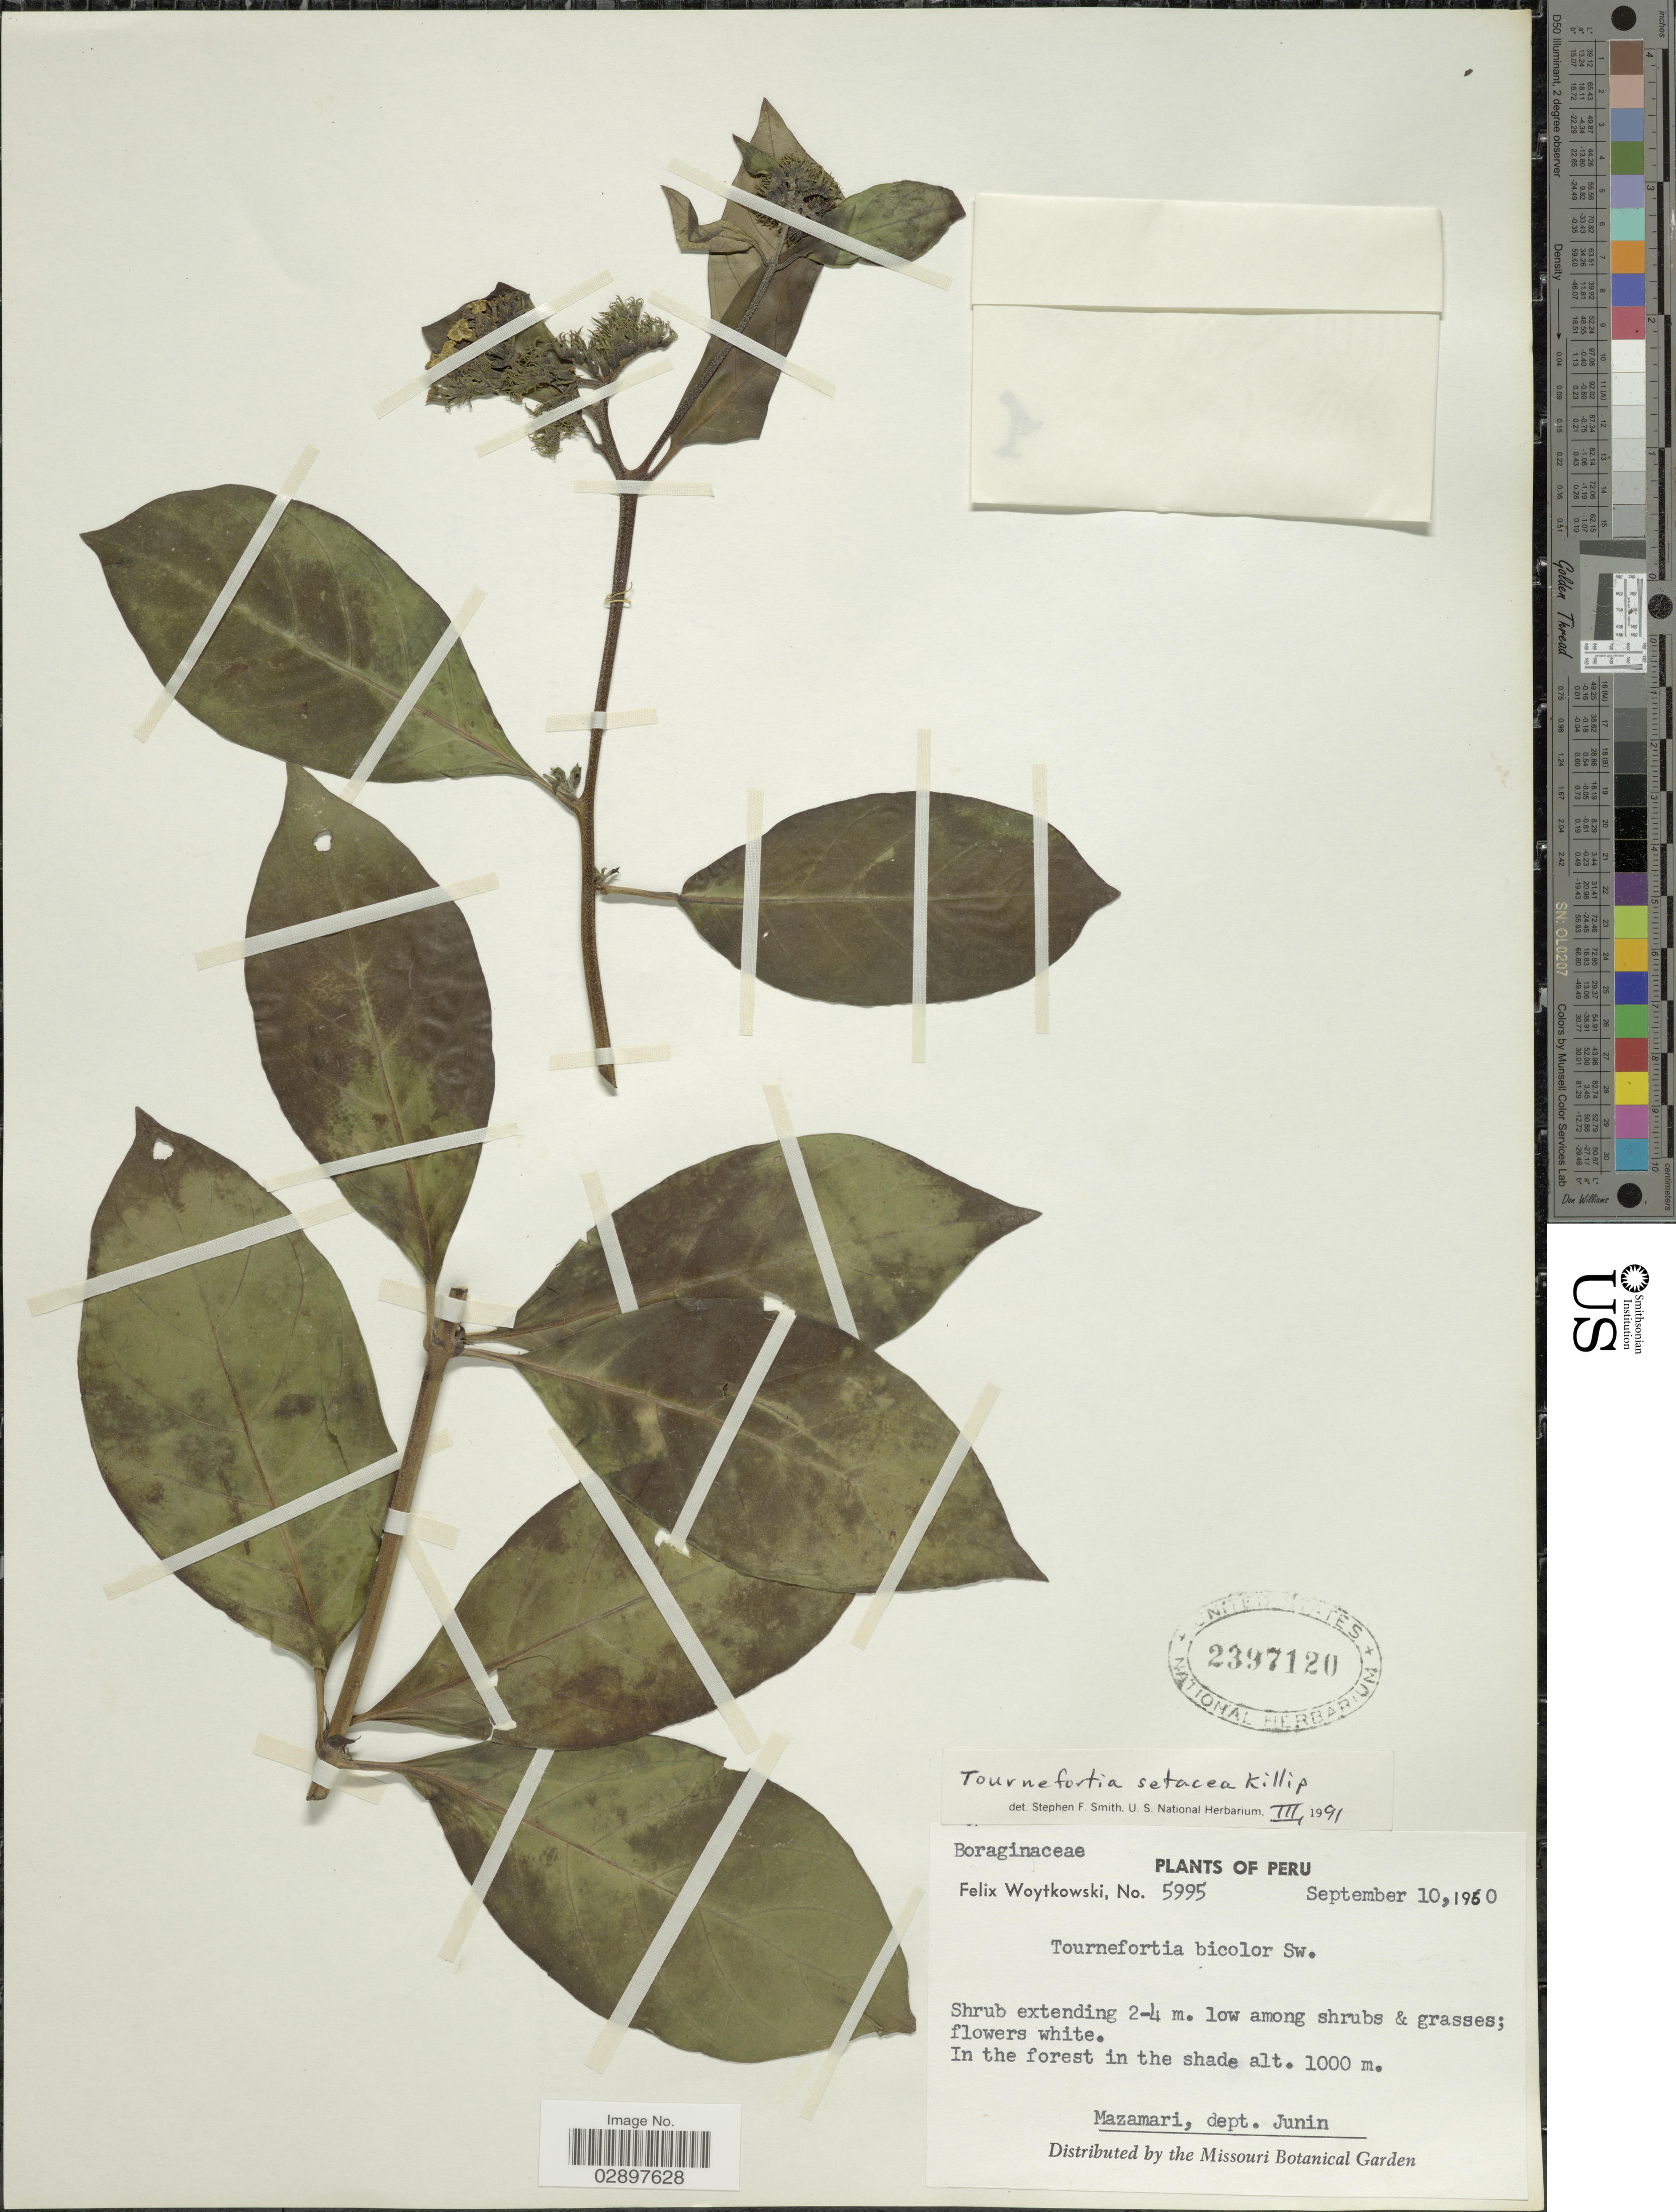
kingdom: Plantae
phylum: Tracheophyta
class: Magnoliopsida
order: Boraginales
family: Heliotropiaceae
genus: Tournefortia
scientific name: Tournefortia setacea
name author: Killip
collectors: F. Woytkowski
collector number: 5995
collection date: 1960-09-10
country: Peru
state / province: Junín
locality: Mazamari, dept. Junin.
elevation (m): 1000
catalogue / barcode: US 2397120